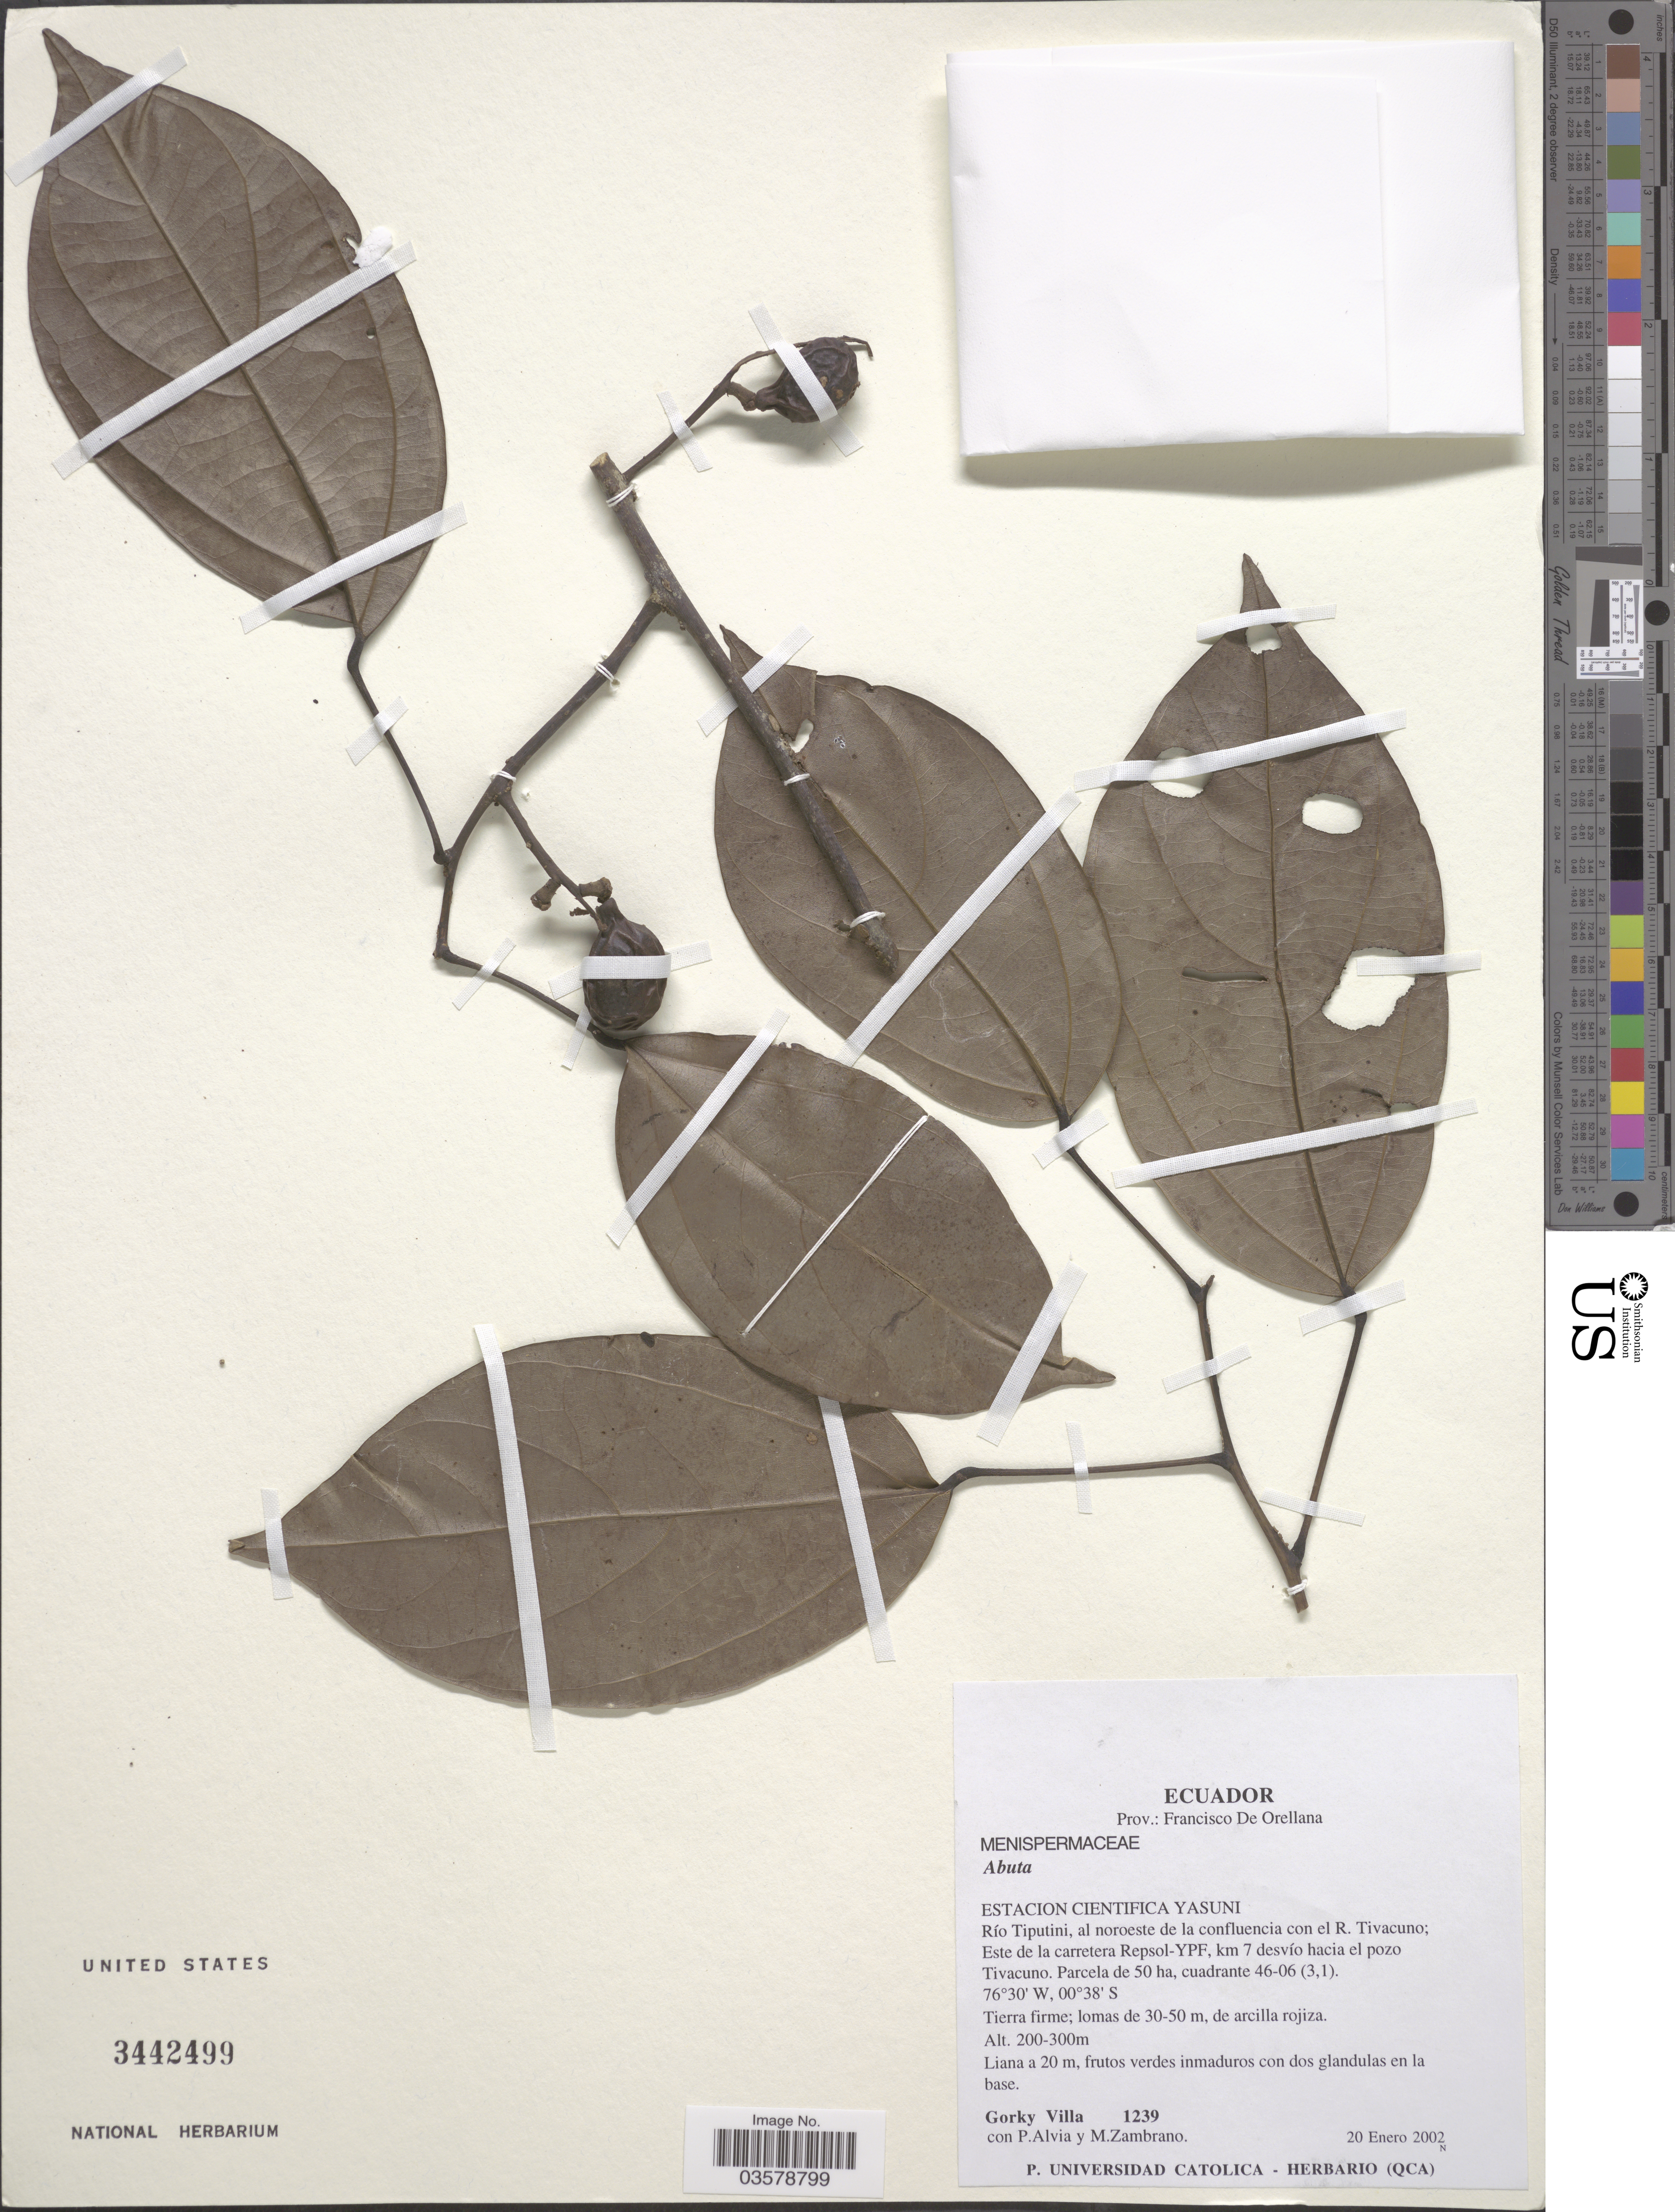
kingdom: Plantae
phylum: Tracheophyta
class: Magnoliopsida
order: Ranunculales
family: Menispermaceae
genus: Abuta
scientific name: Abuta sp.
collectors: G. Villa, P. Alvia & M. Zambrano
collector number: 1239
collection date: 2002-01-20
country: Ecuador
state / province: Orellana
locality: Prov.: Francisco de Orellana. Estacion Cientifica Yasuni. Río Tiputini, al noroeste de la confluencia con el R. Tivacuno; Este de la carretera Repsol-YPF, km 7 desvío hacia el pozo Tivacuno. Parcela de 50 ha, cuadrante 46-06 (3,1). Tierra firme; lomas de 30-50 m, de arcilla rojiza.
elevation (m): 200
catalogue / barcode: US 3442499